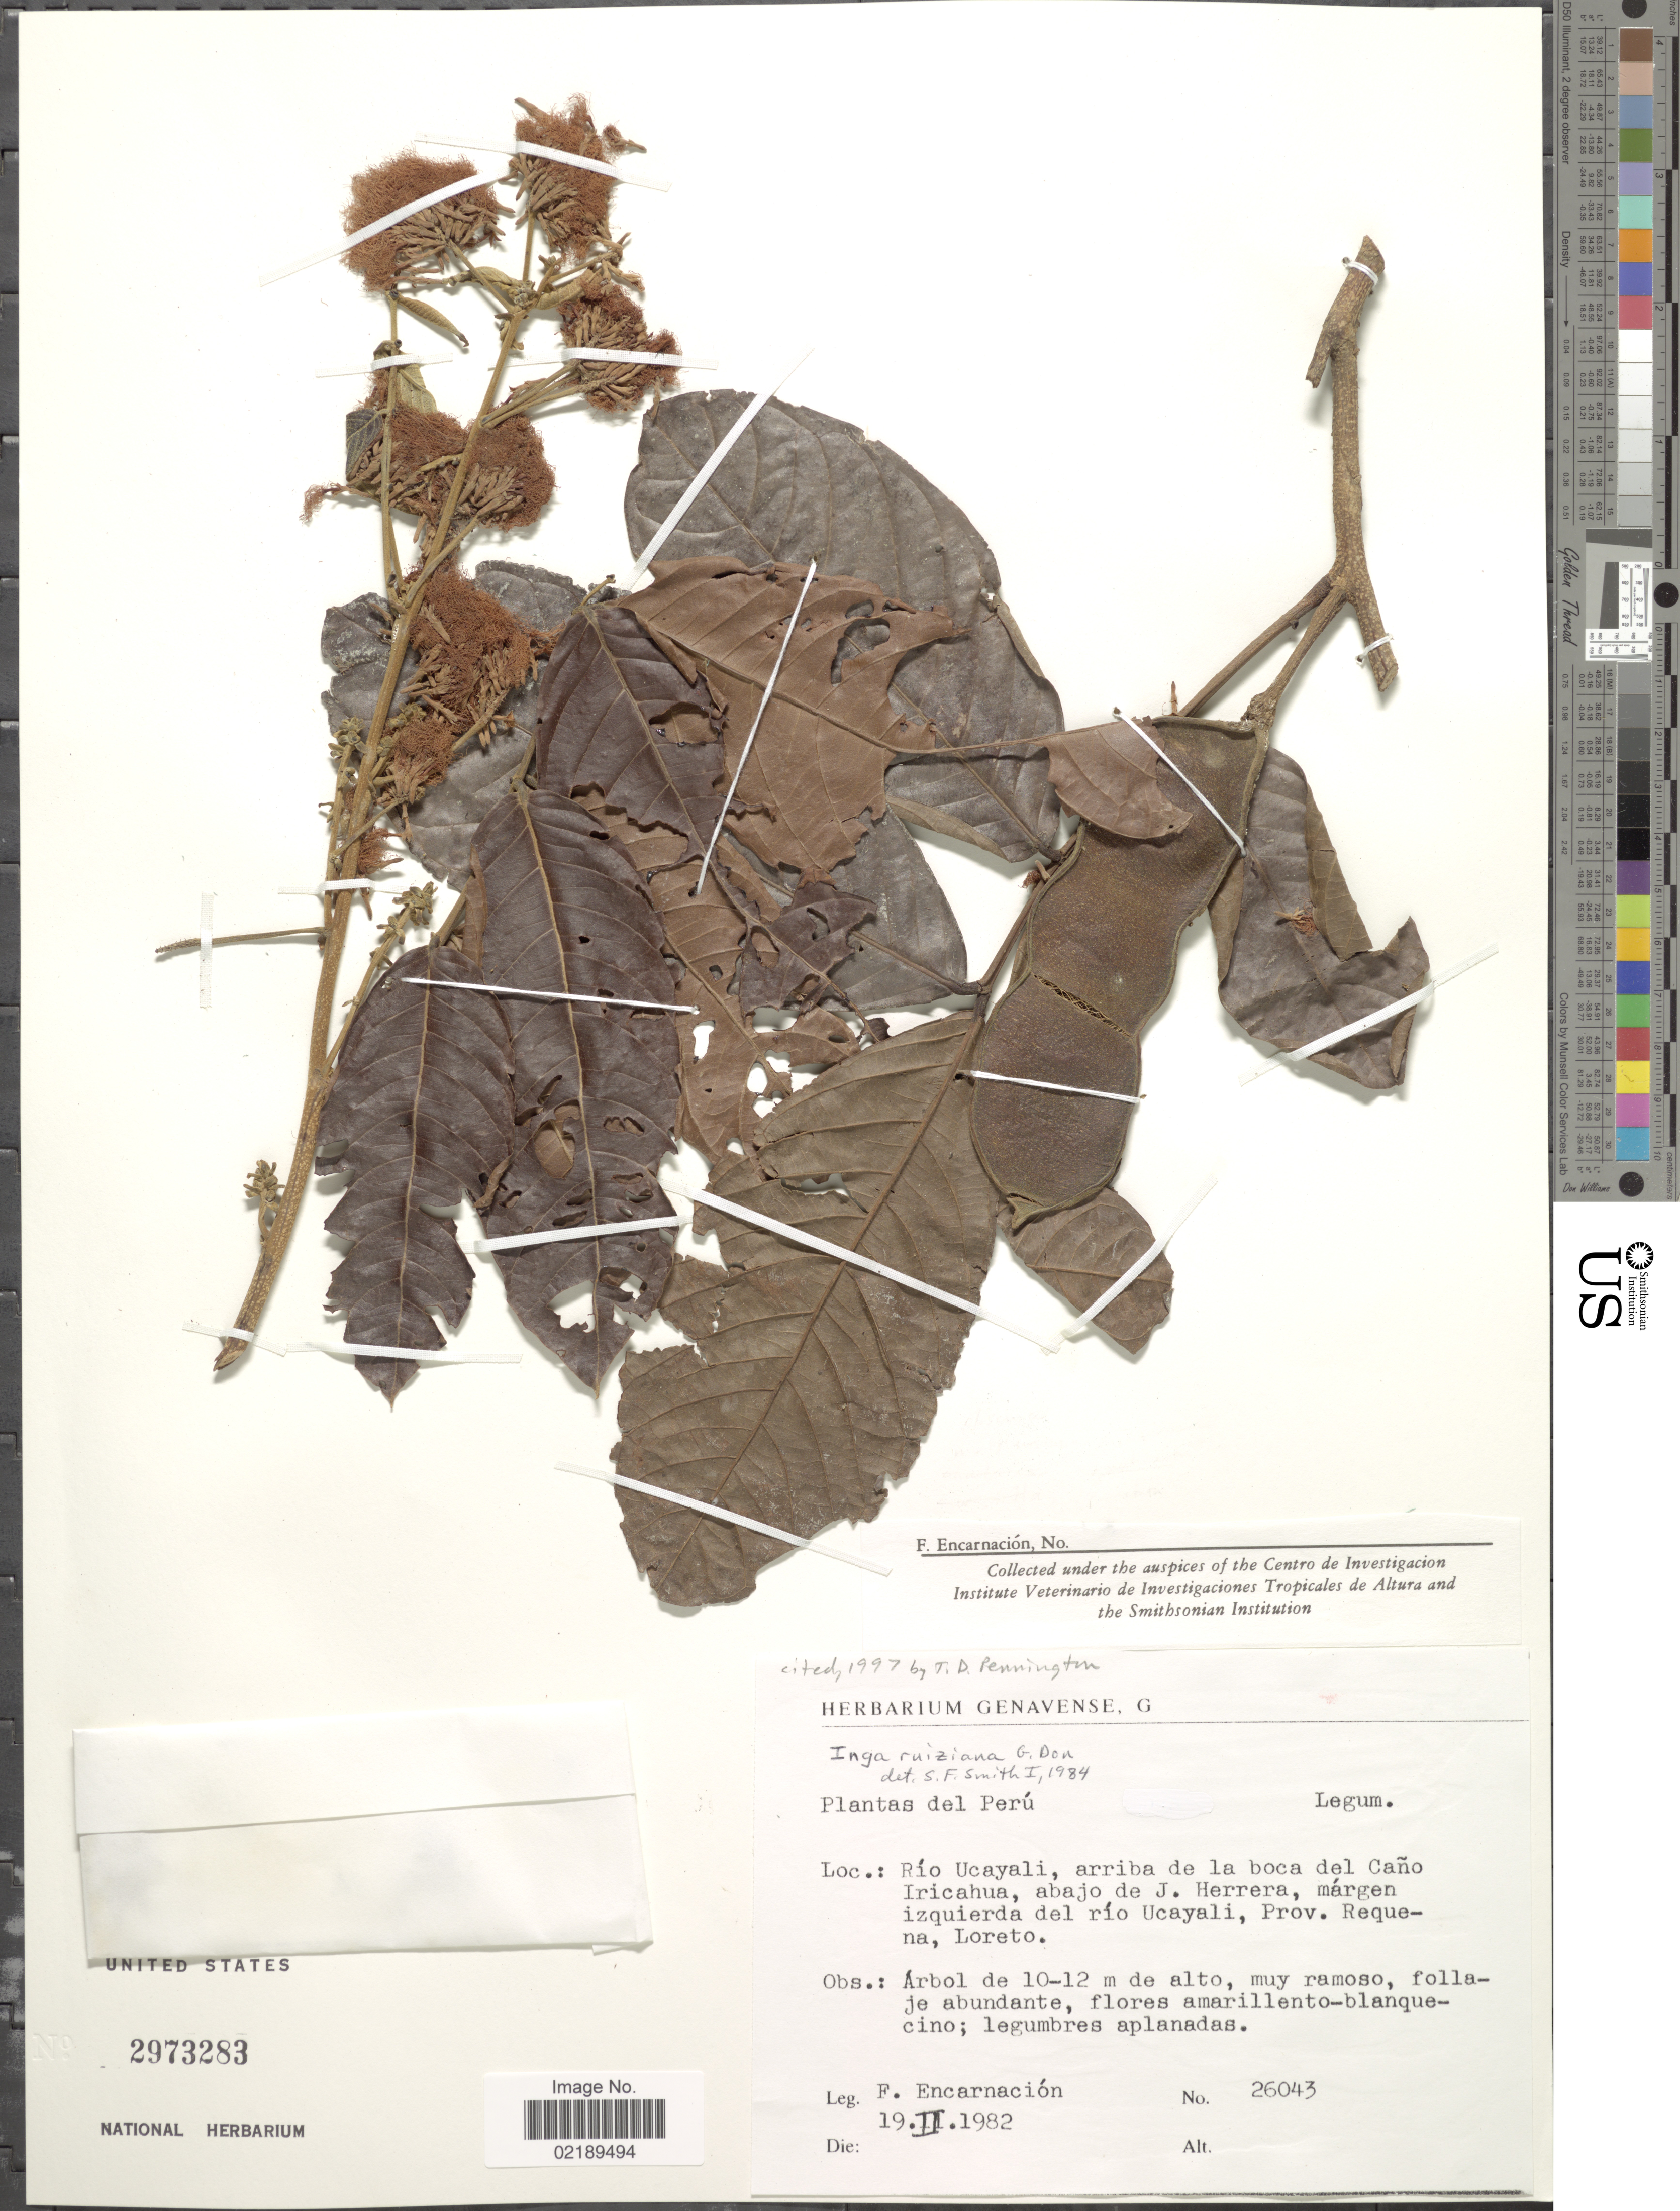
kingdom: Plantae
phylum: Tracheophyta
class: Magnoliopsida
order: Fabales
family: Fabaceae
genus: Inga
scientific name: Inga ruiziana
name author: G. Don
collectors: F. Encarnación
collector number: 26043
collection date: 1982-02-19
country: Peru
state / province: Loreto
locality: Rio Ucayali, arriba de la boca del Cano Iricahua, abajo de J. Herrera, margen izquierda del rio Ucayali, Prov. Requena.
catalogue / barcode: US 2973283